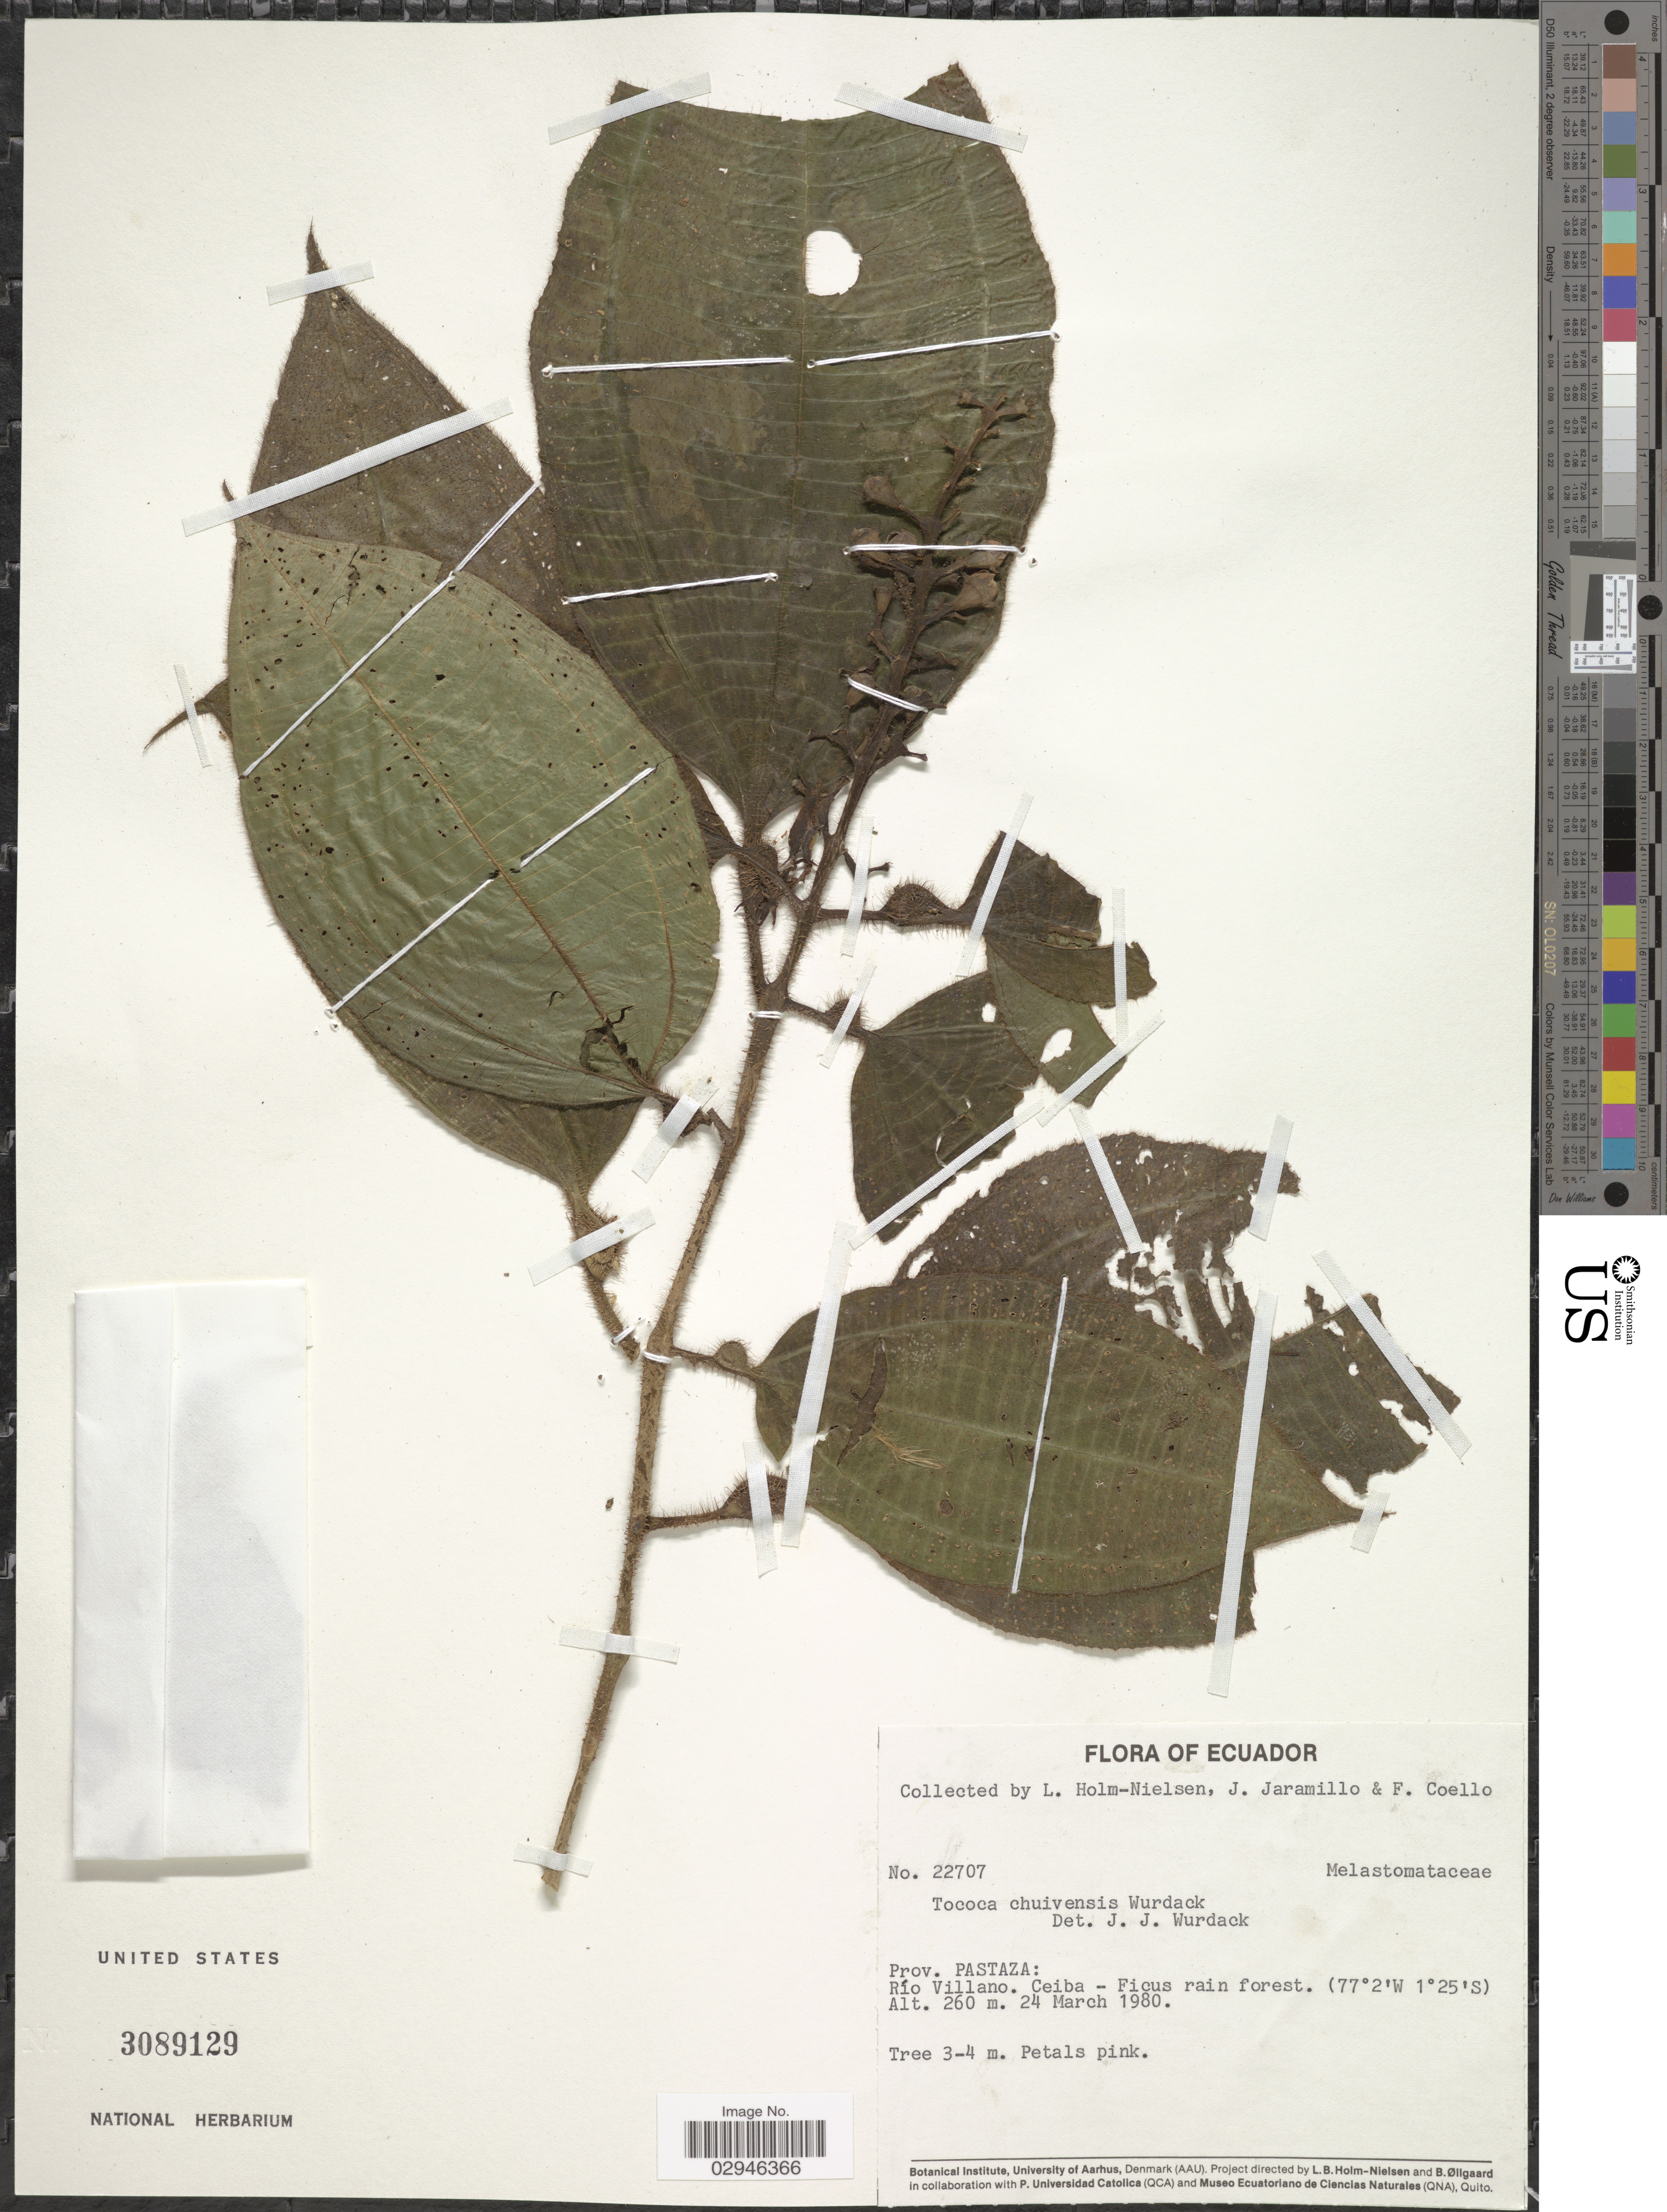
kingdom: Plantae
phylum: Tracheophyta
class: Magnoliopsida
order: Myrtales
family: Melastomataceae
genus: Tococa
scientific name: Tococa chuivensis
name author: Wurdack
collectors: L. Holm-Nielsen, J. Jaramillo & F. Coello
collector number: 22707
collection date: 1980-03-24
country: Ecuador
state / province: Pastaza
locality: Río Villano, Ceiba - Ficus rain forest.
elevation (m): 260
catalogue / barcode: US 3089129